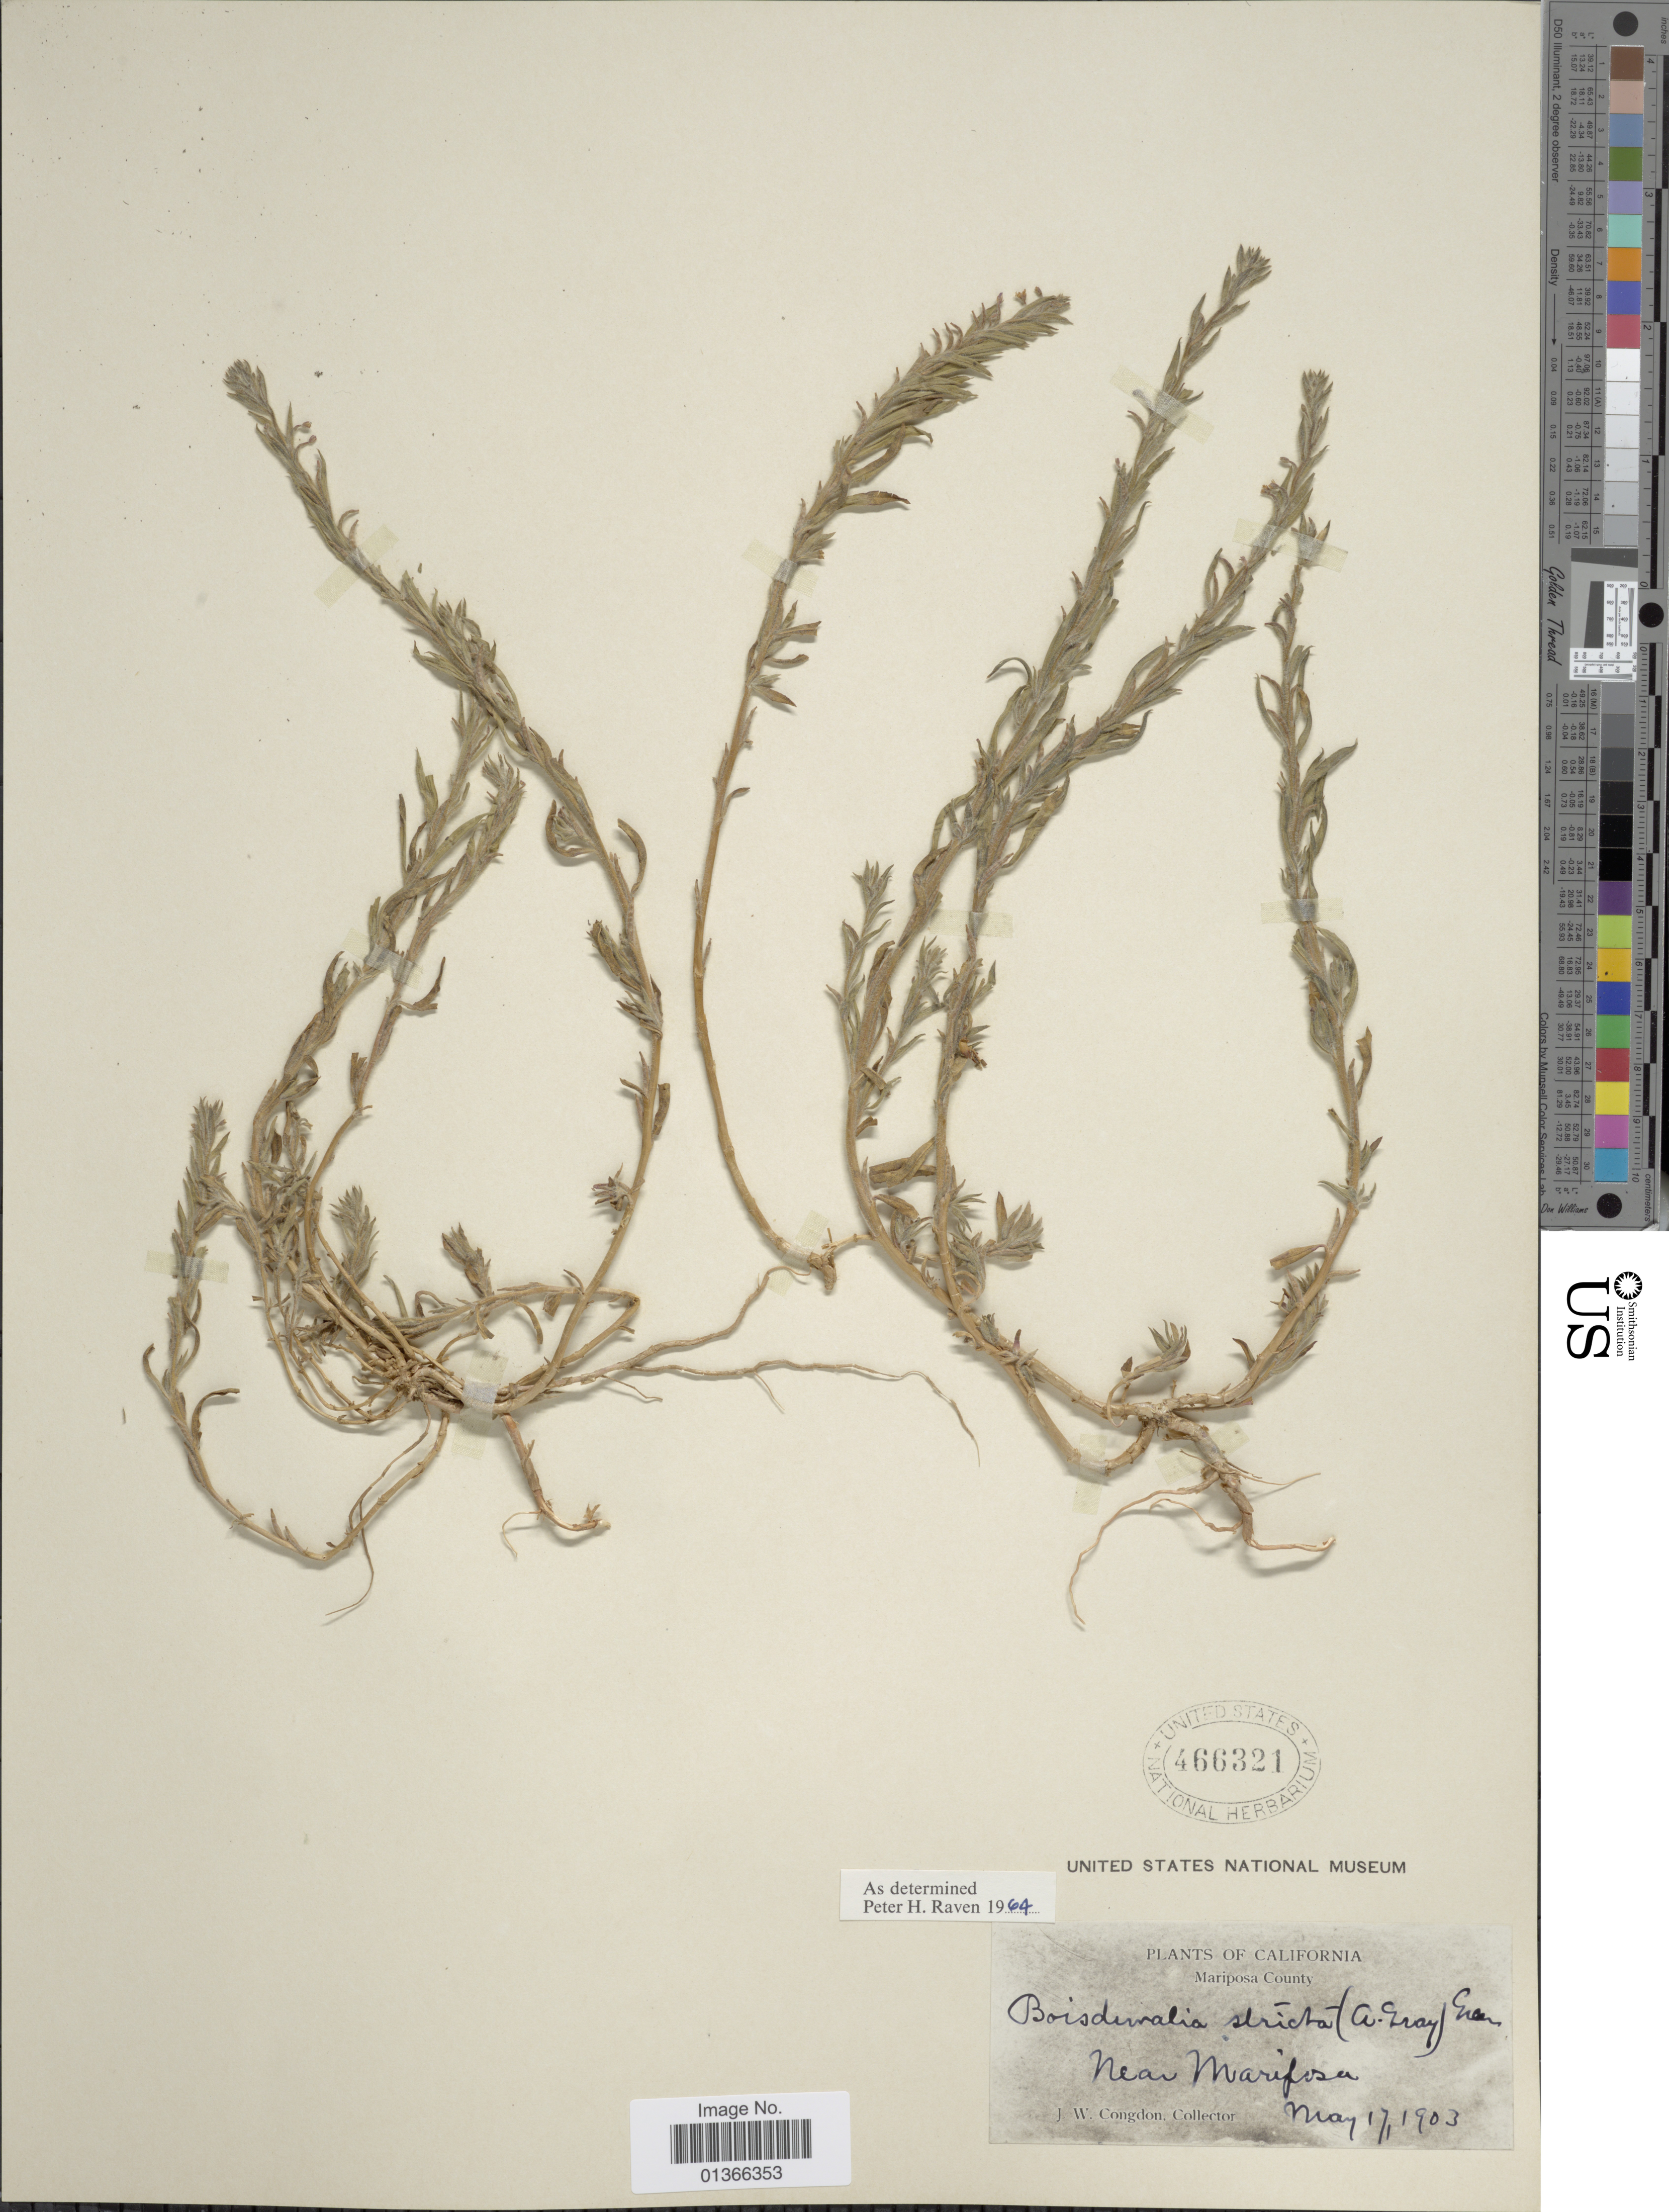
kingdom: Plantae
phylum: Tracheophyta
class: Magnoliopsida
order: Myrtales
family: Onagraceae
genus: Epilobium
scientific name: Epilobium torreyi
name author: (S. Watson) Hoch & P.H. Raven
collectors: J. W. Congdon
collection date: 1903-05-17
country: United States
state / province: California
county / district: Mariposa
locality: Mariposa County.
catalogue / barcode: US 466321